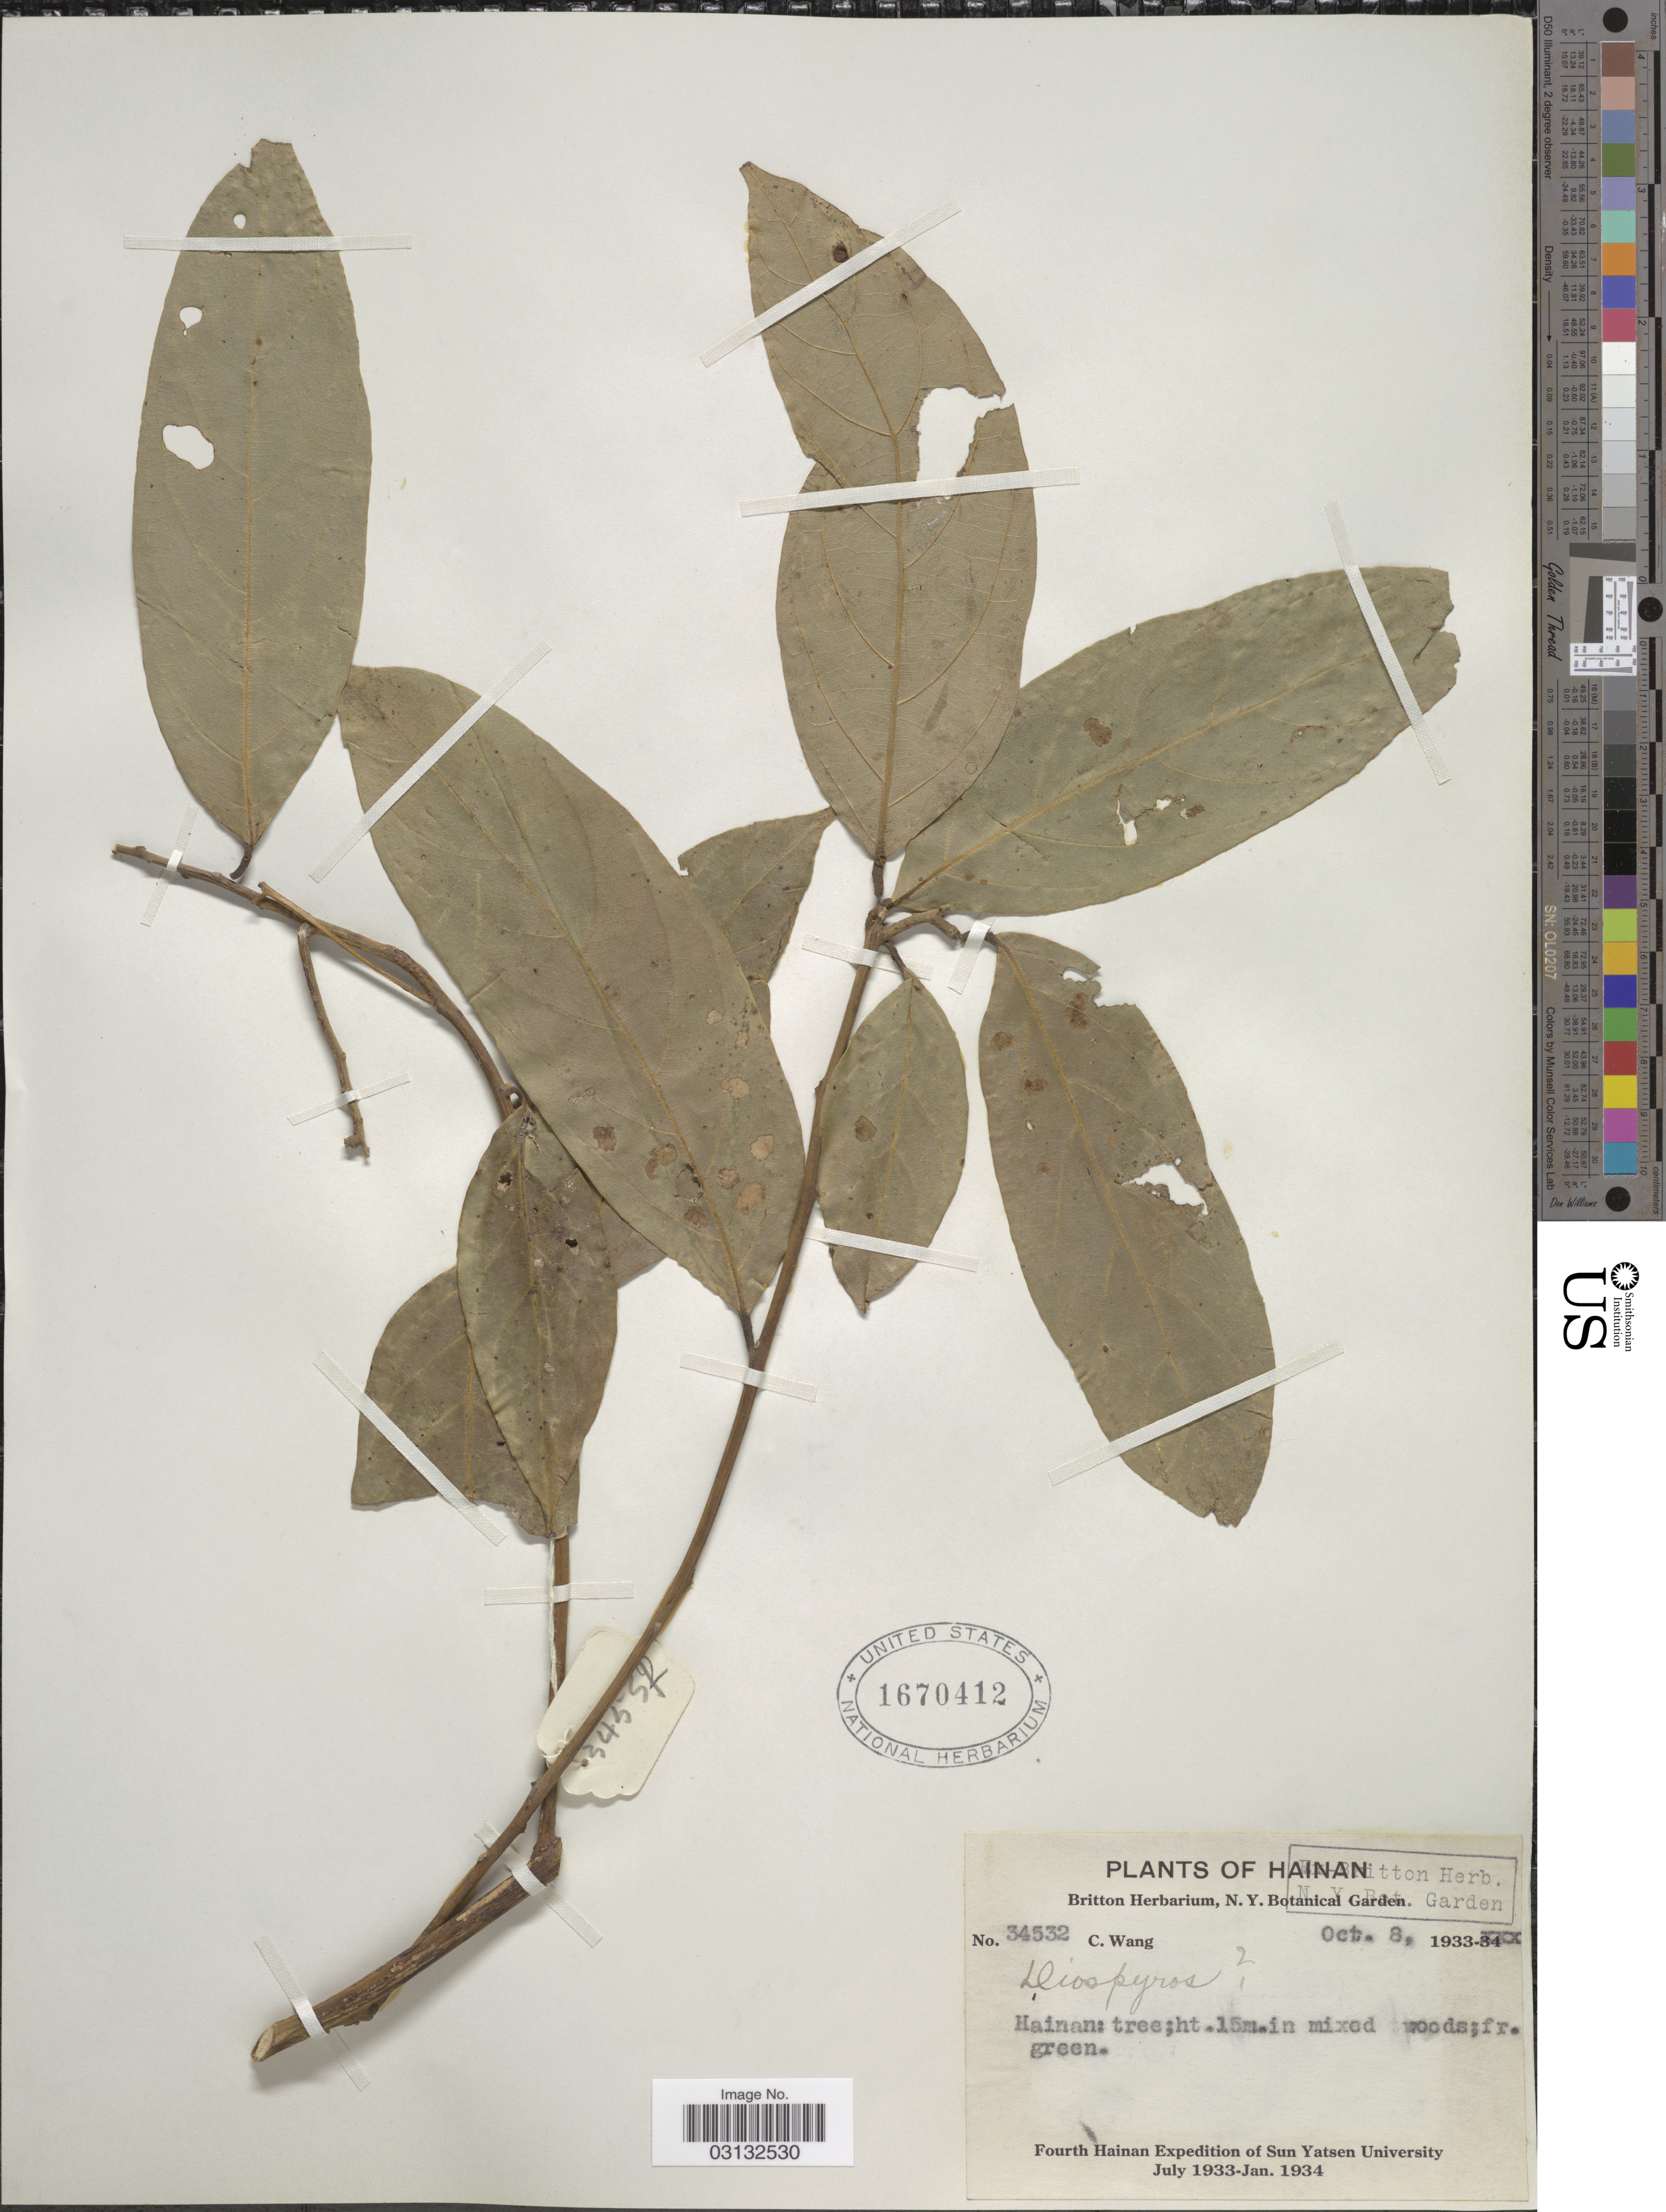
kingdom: Plantae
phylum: Tracheophyta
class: Magnoliopsida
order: Ericales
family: Ebenaceae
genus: Diospyros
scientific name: Diospyros sp.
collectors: C. Wang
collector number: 34532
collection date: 1933-10-08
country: China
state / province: Hainan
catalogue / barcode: US 1670412